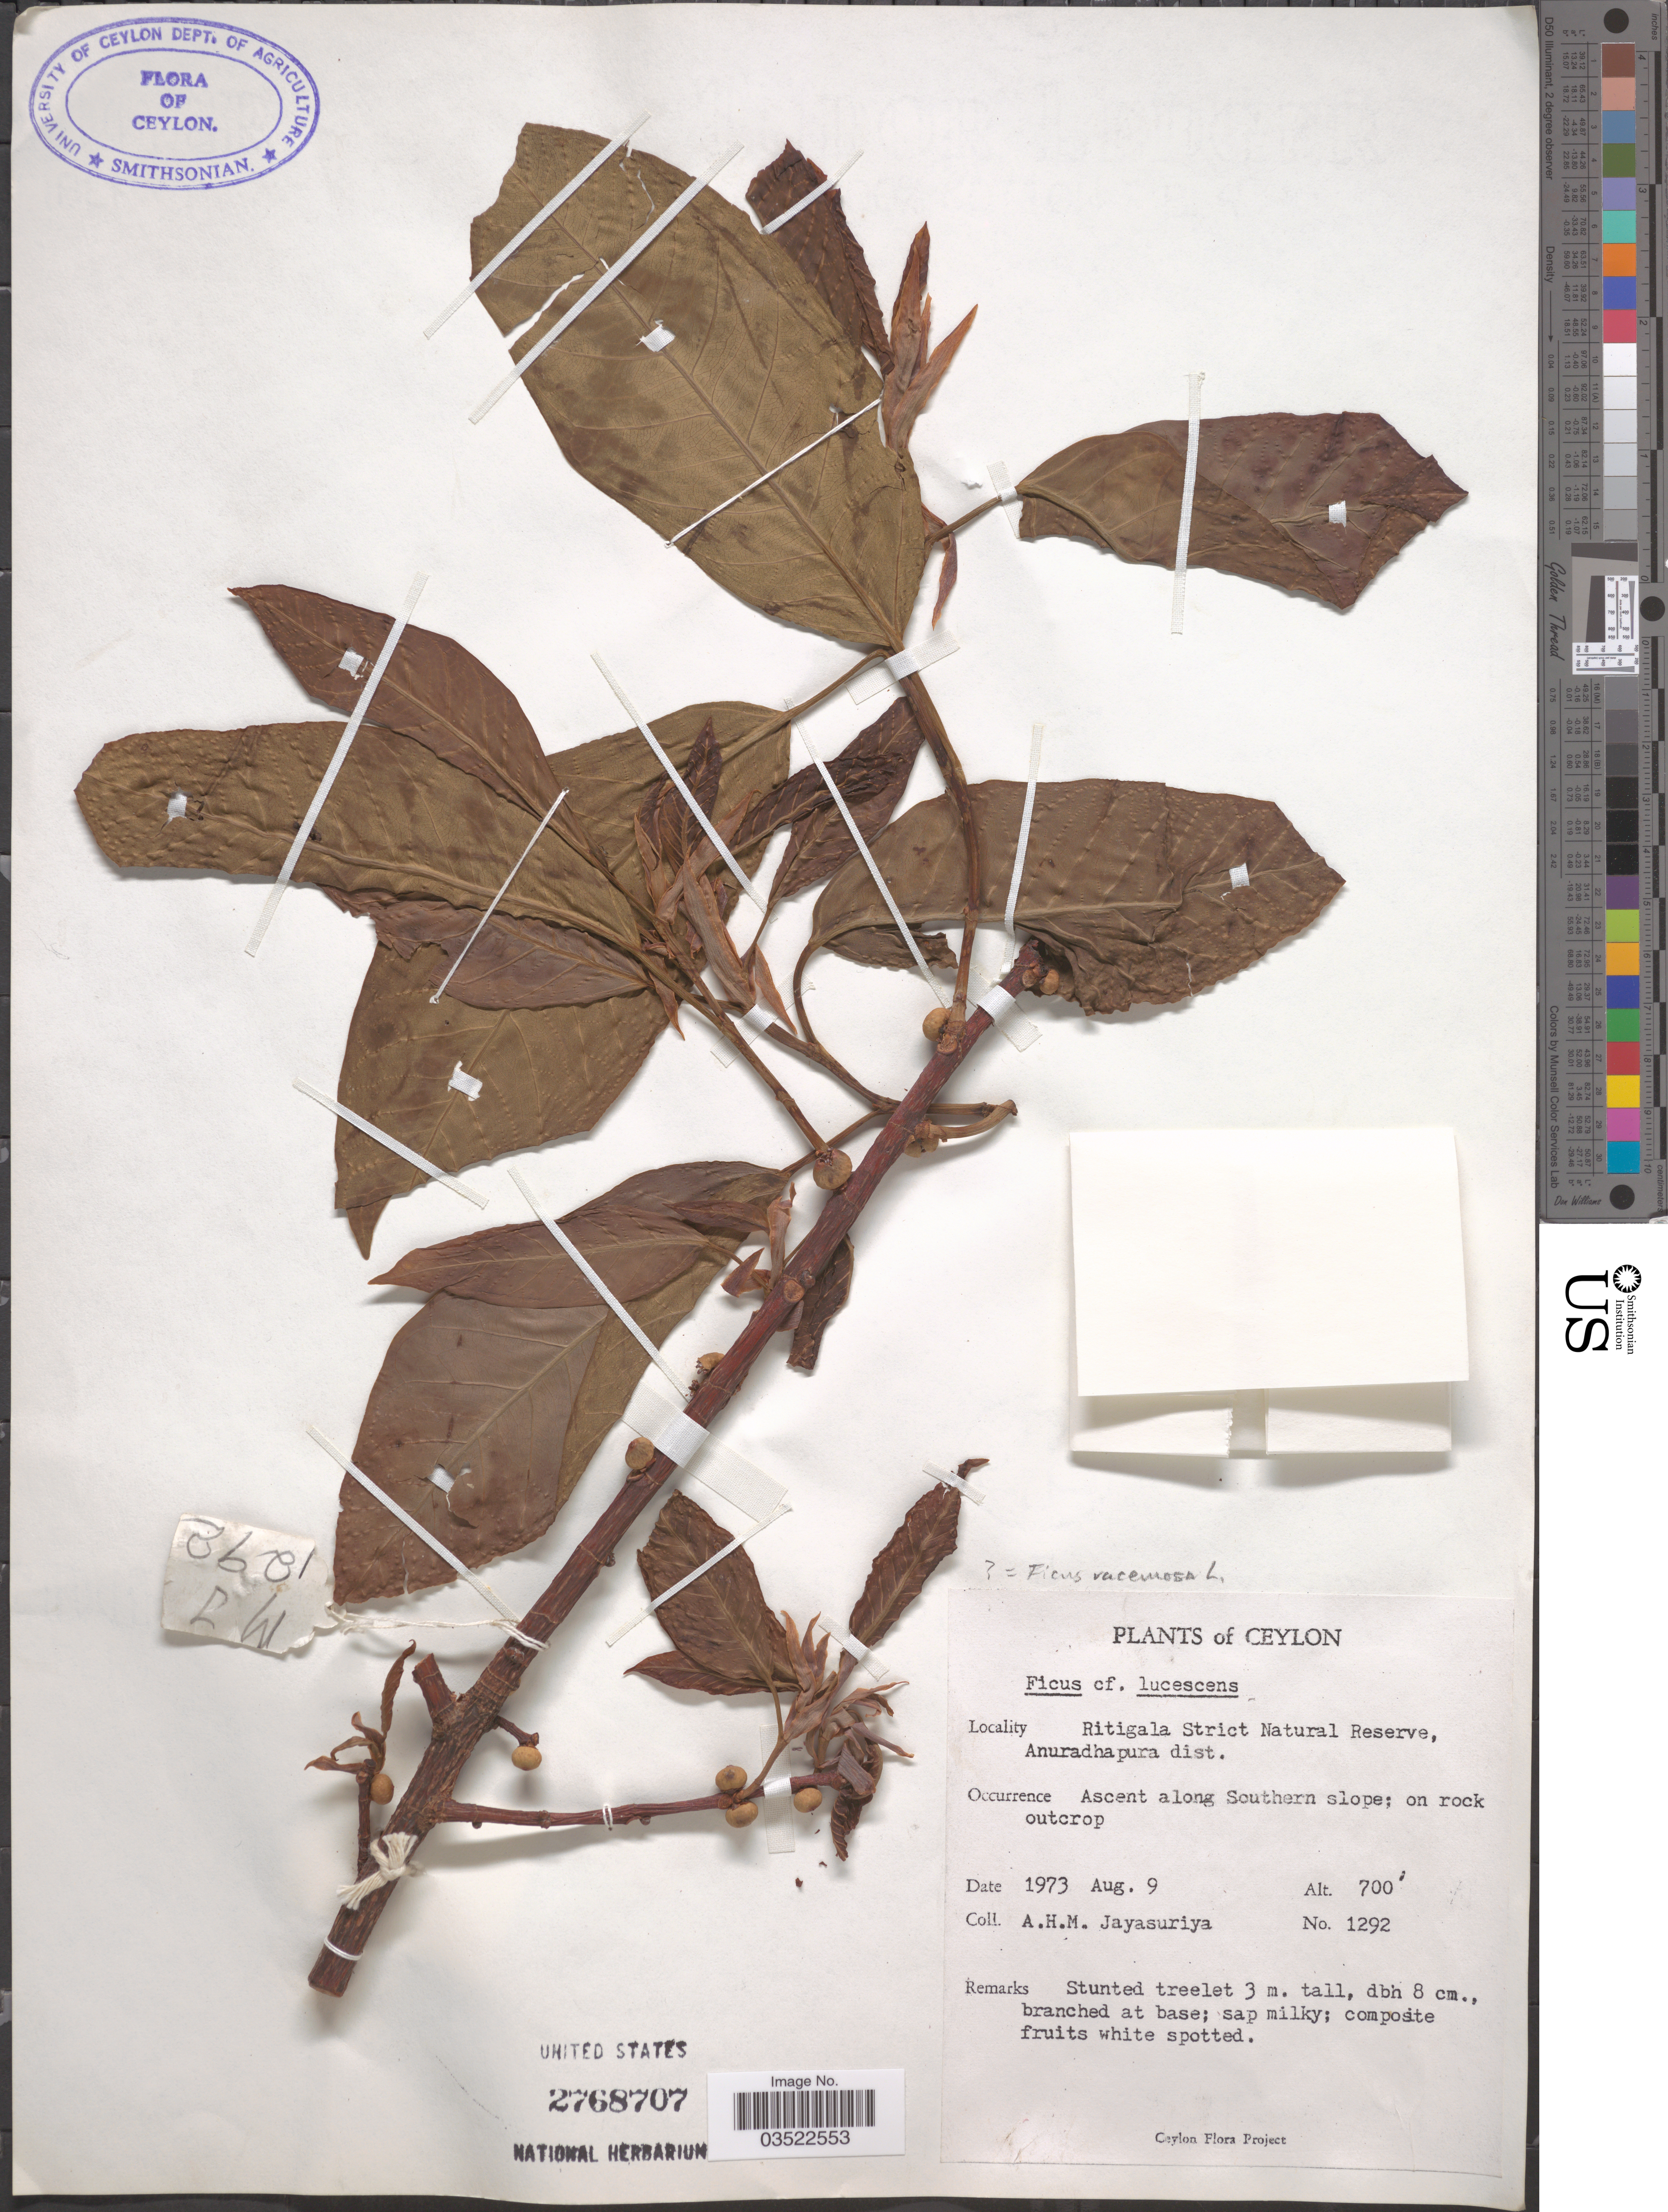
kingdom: Plantae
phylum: Tracheophyta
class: Magnoliopsida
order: Rosales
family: Moraceae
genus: Ficus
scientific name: Ficus racemosa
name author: L.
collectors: A. H. Jayasuriya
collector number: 1292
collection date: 1973-08-09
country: Sri Lanka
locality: Ceylon. Ritigala Strict Natural Reserve, Anuradhapura dist.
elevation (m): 213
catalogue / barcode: US 2768707